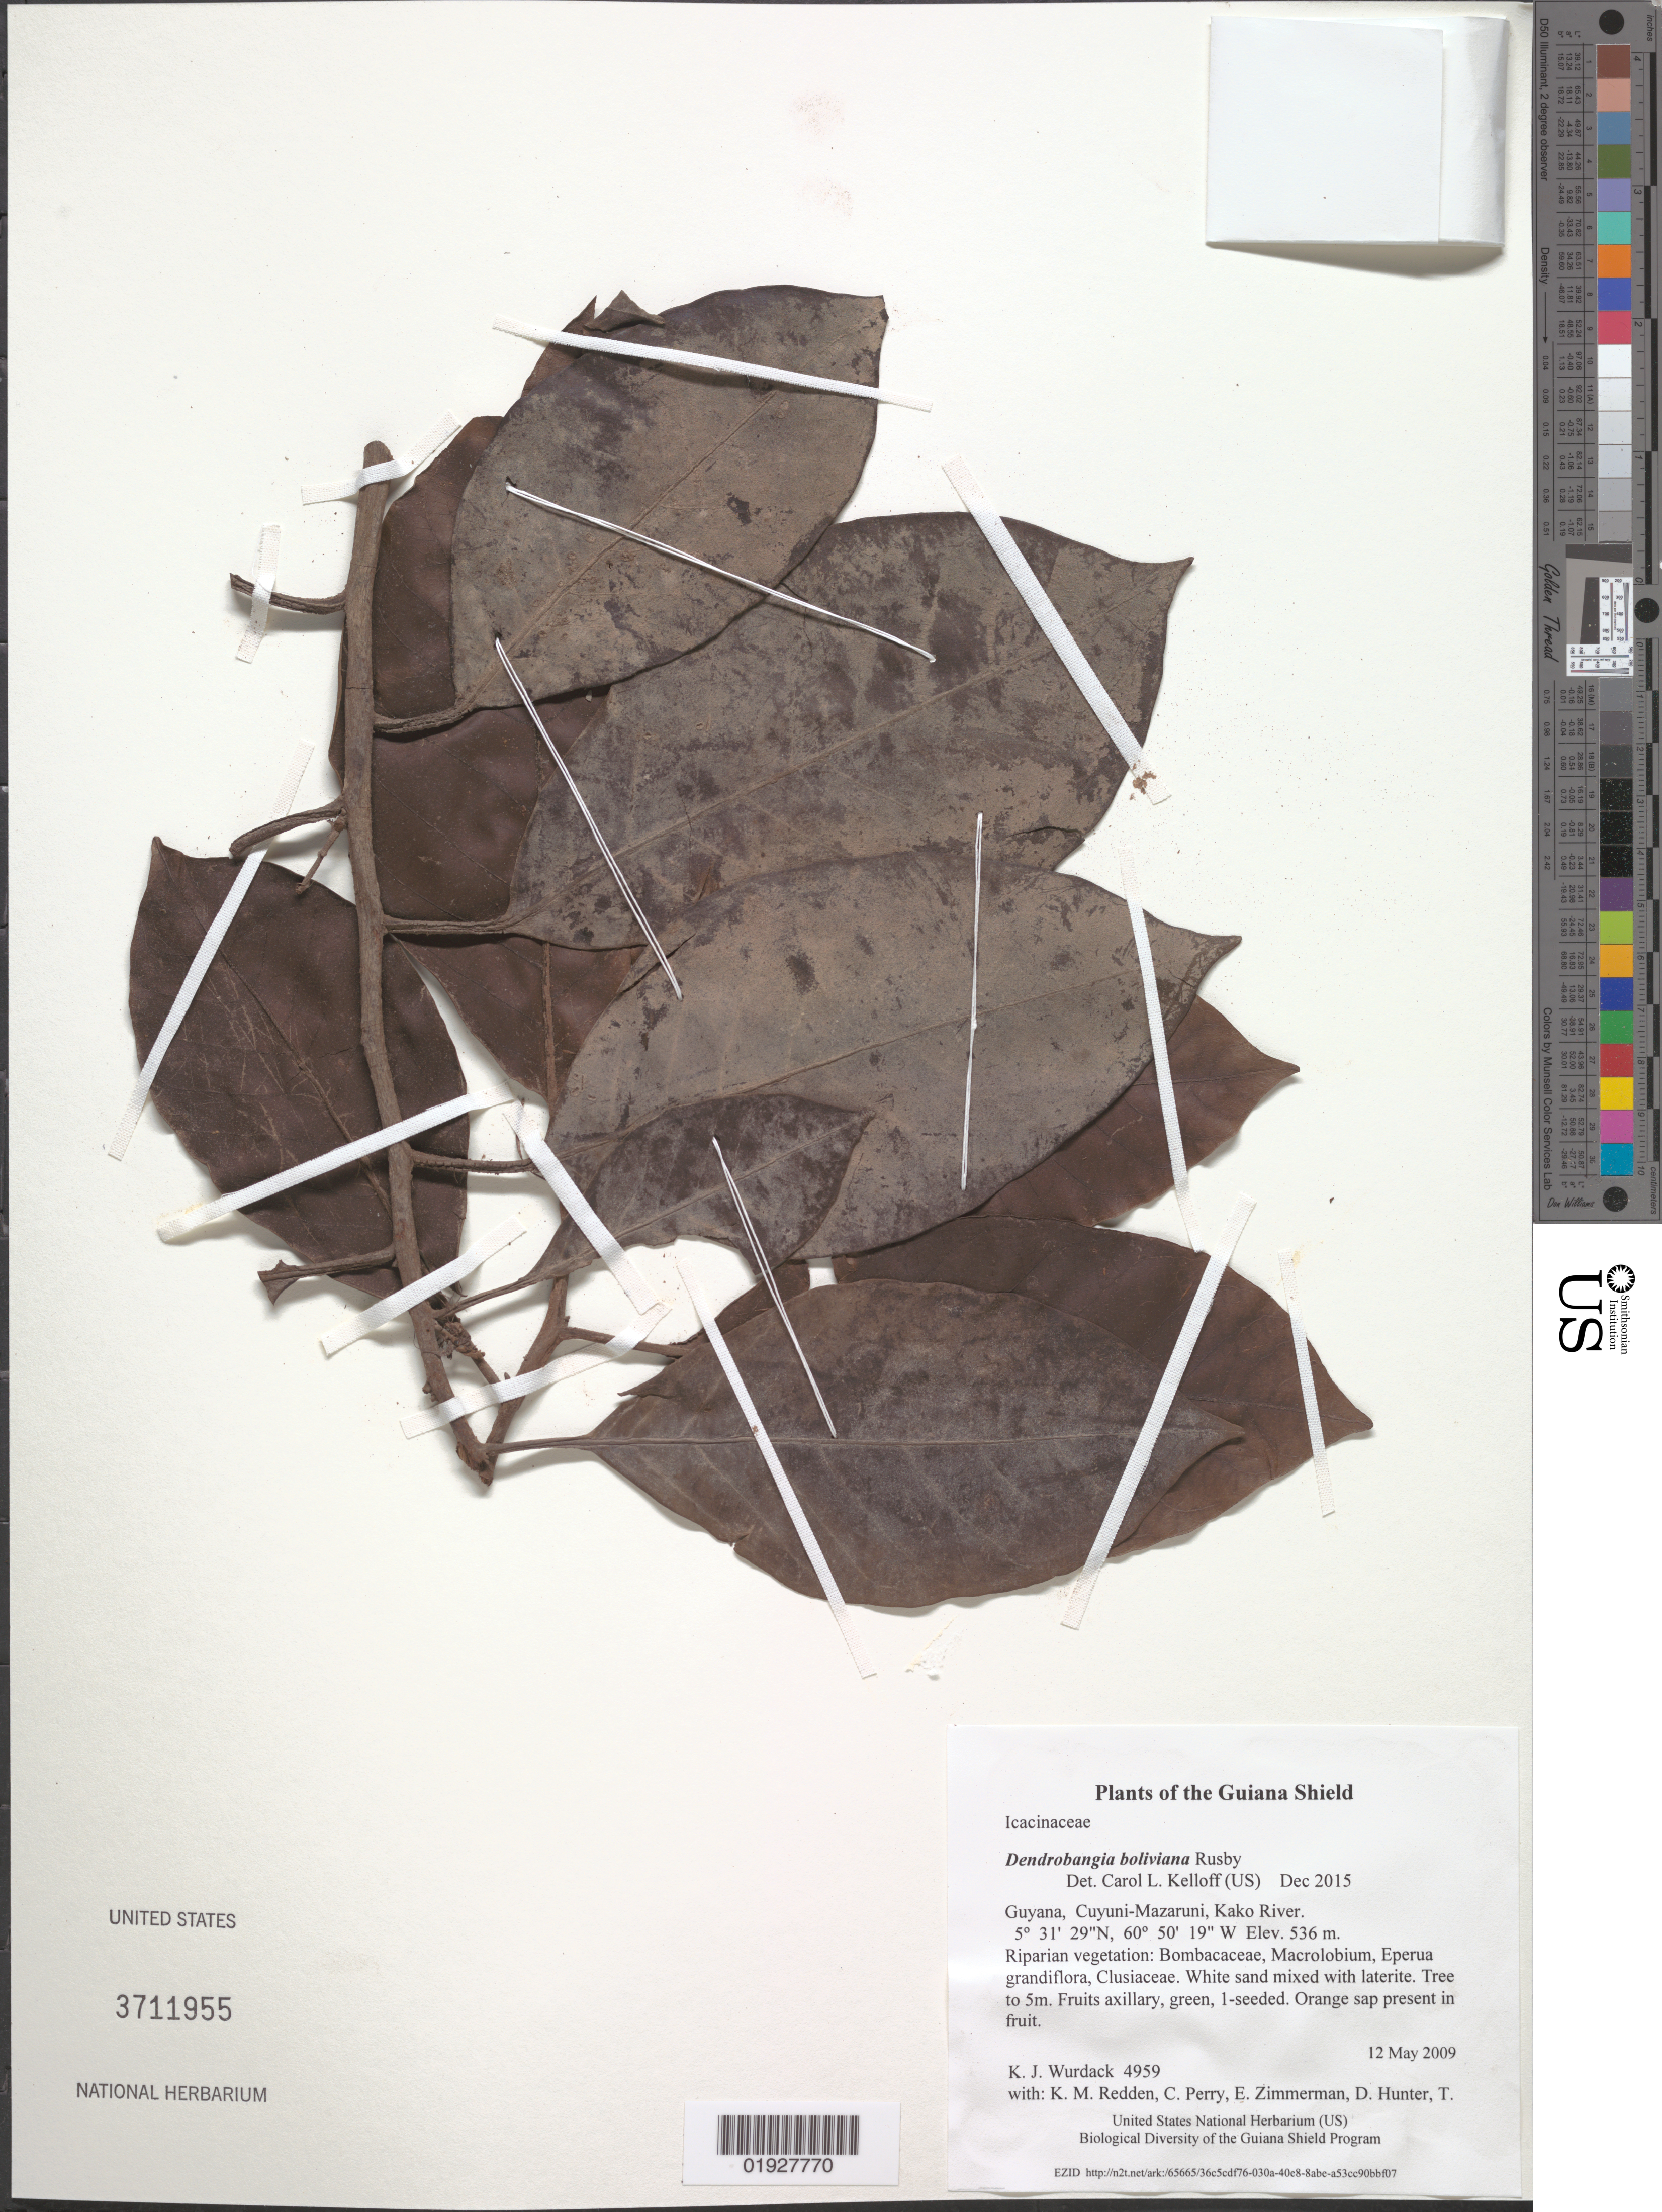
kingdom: Plantae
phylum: Tracheophyta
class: Magnoliopsida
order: Metteniusales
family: Metteniusaceae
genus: Dendrobangia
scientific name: Dendrobangia boliviana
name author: Rusby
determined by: Kelloff, Carol L., (US), Smithsonian Institution - National Museum of Natural History (UNITED STATES)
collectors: K. Wurdack, K. M. Redden, C. Perry, E. Zimmerman, D. Hunter, T. Hunter & V. Roland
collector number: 4959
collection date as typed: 12 May 2009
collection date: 2009-05-12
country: Guyana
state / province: Cuyuni-Mazaruni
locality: Kako River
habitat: Riparian vegetation: Bombacaceae, Macrolobium, Eperua grandiflora, Clusiaceae. White sand mixed with laterite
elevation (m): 536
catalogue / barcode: US 3711955